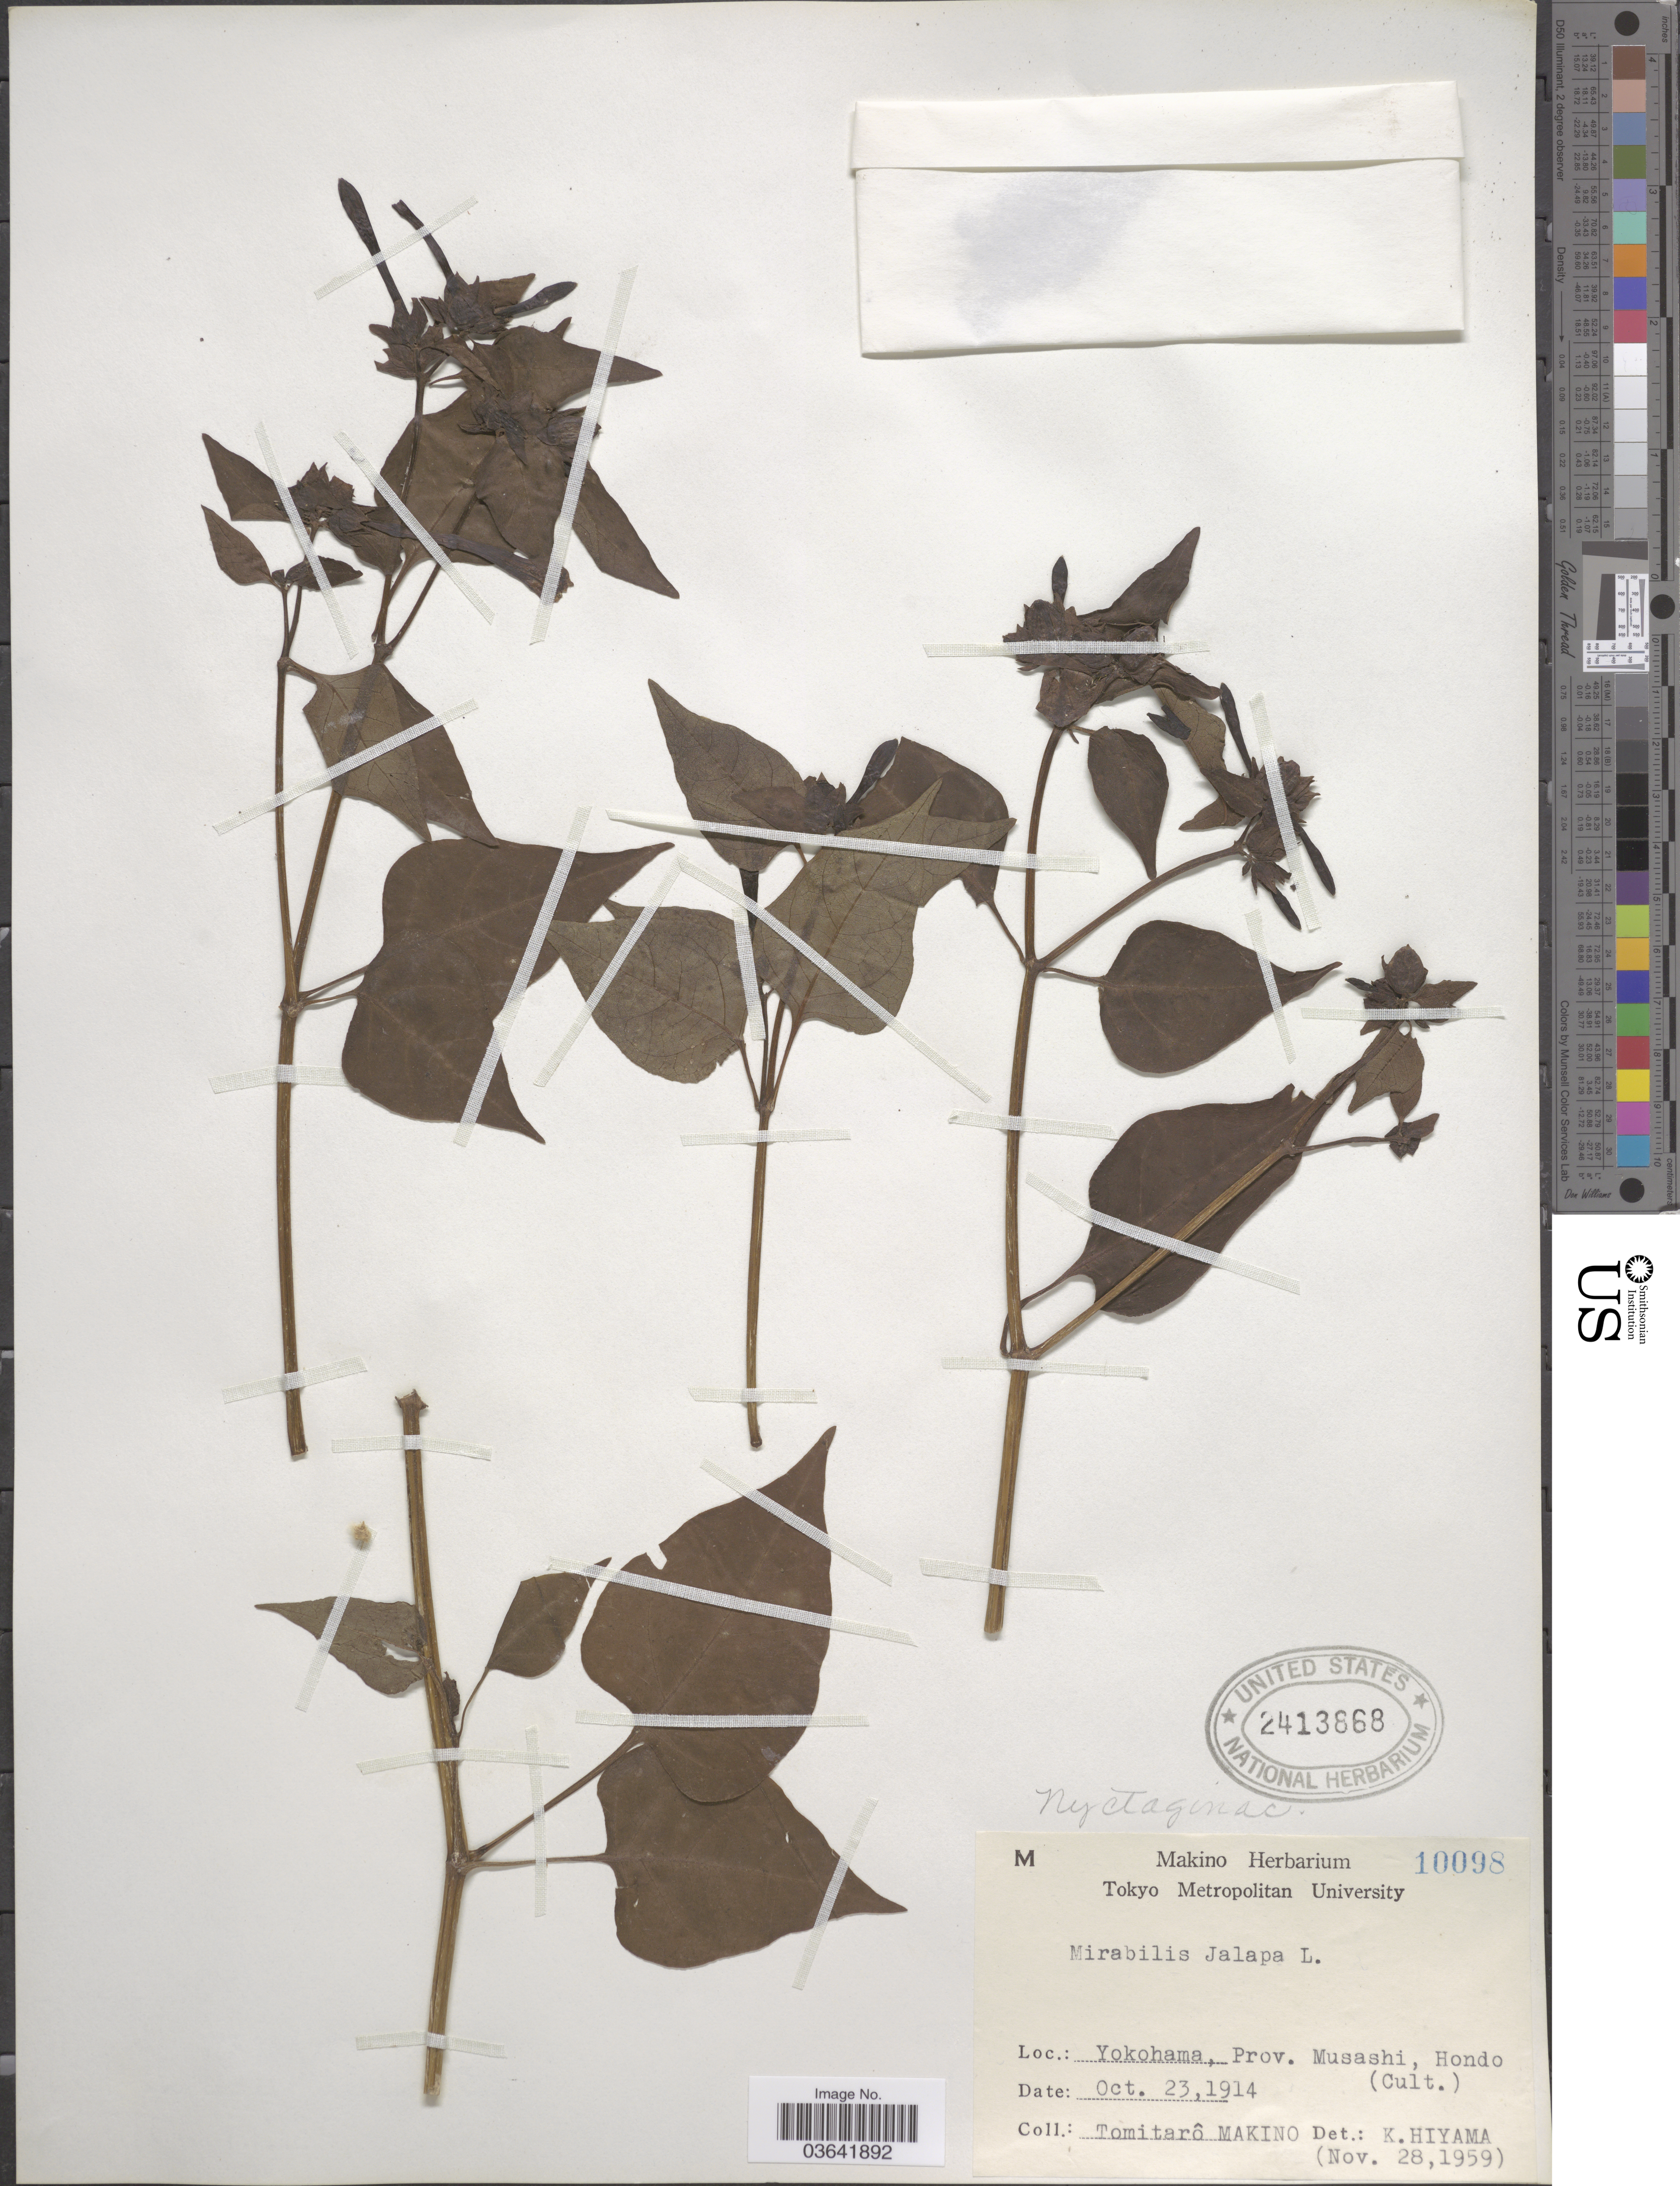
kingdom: Plantae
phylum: Tracheophyta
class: Magnoliopsida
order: Caryophyllales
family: Nyctaginaceae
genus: Mirabilis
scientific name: Mirabilis jalapa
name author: L.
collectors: T. Makino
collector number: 10098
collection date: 1914-10-23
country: Japan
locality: Yokohama, Prov. Musashi, Hondo.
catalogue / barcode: US 2413868